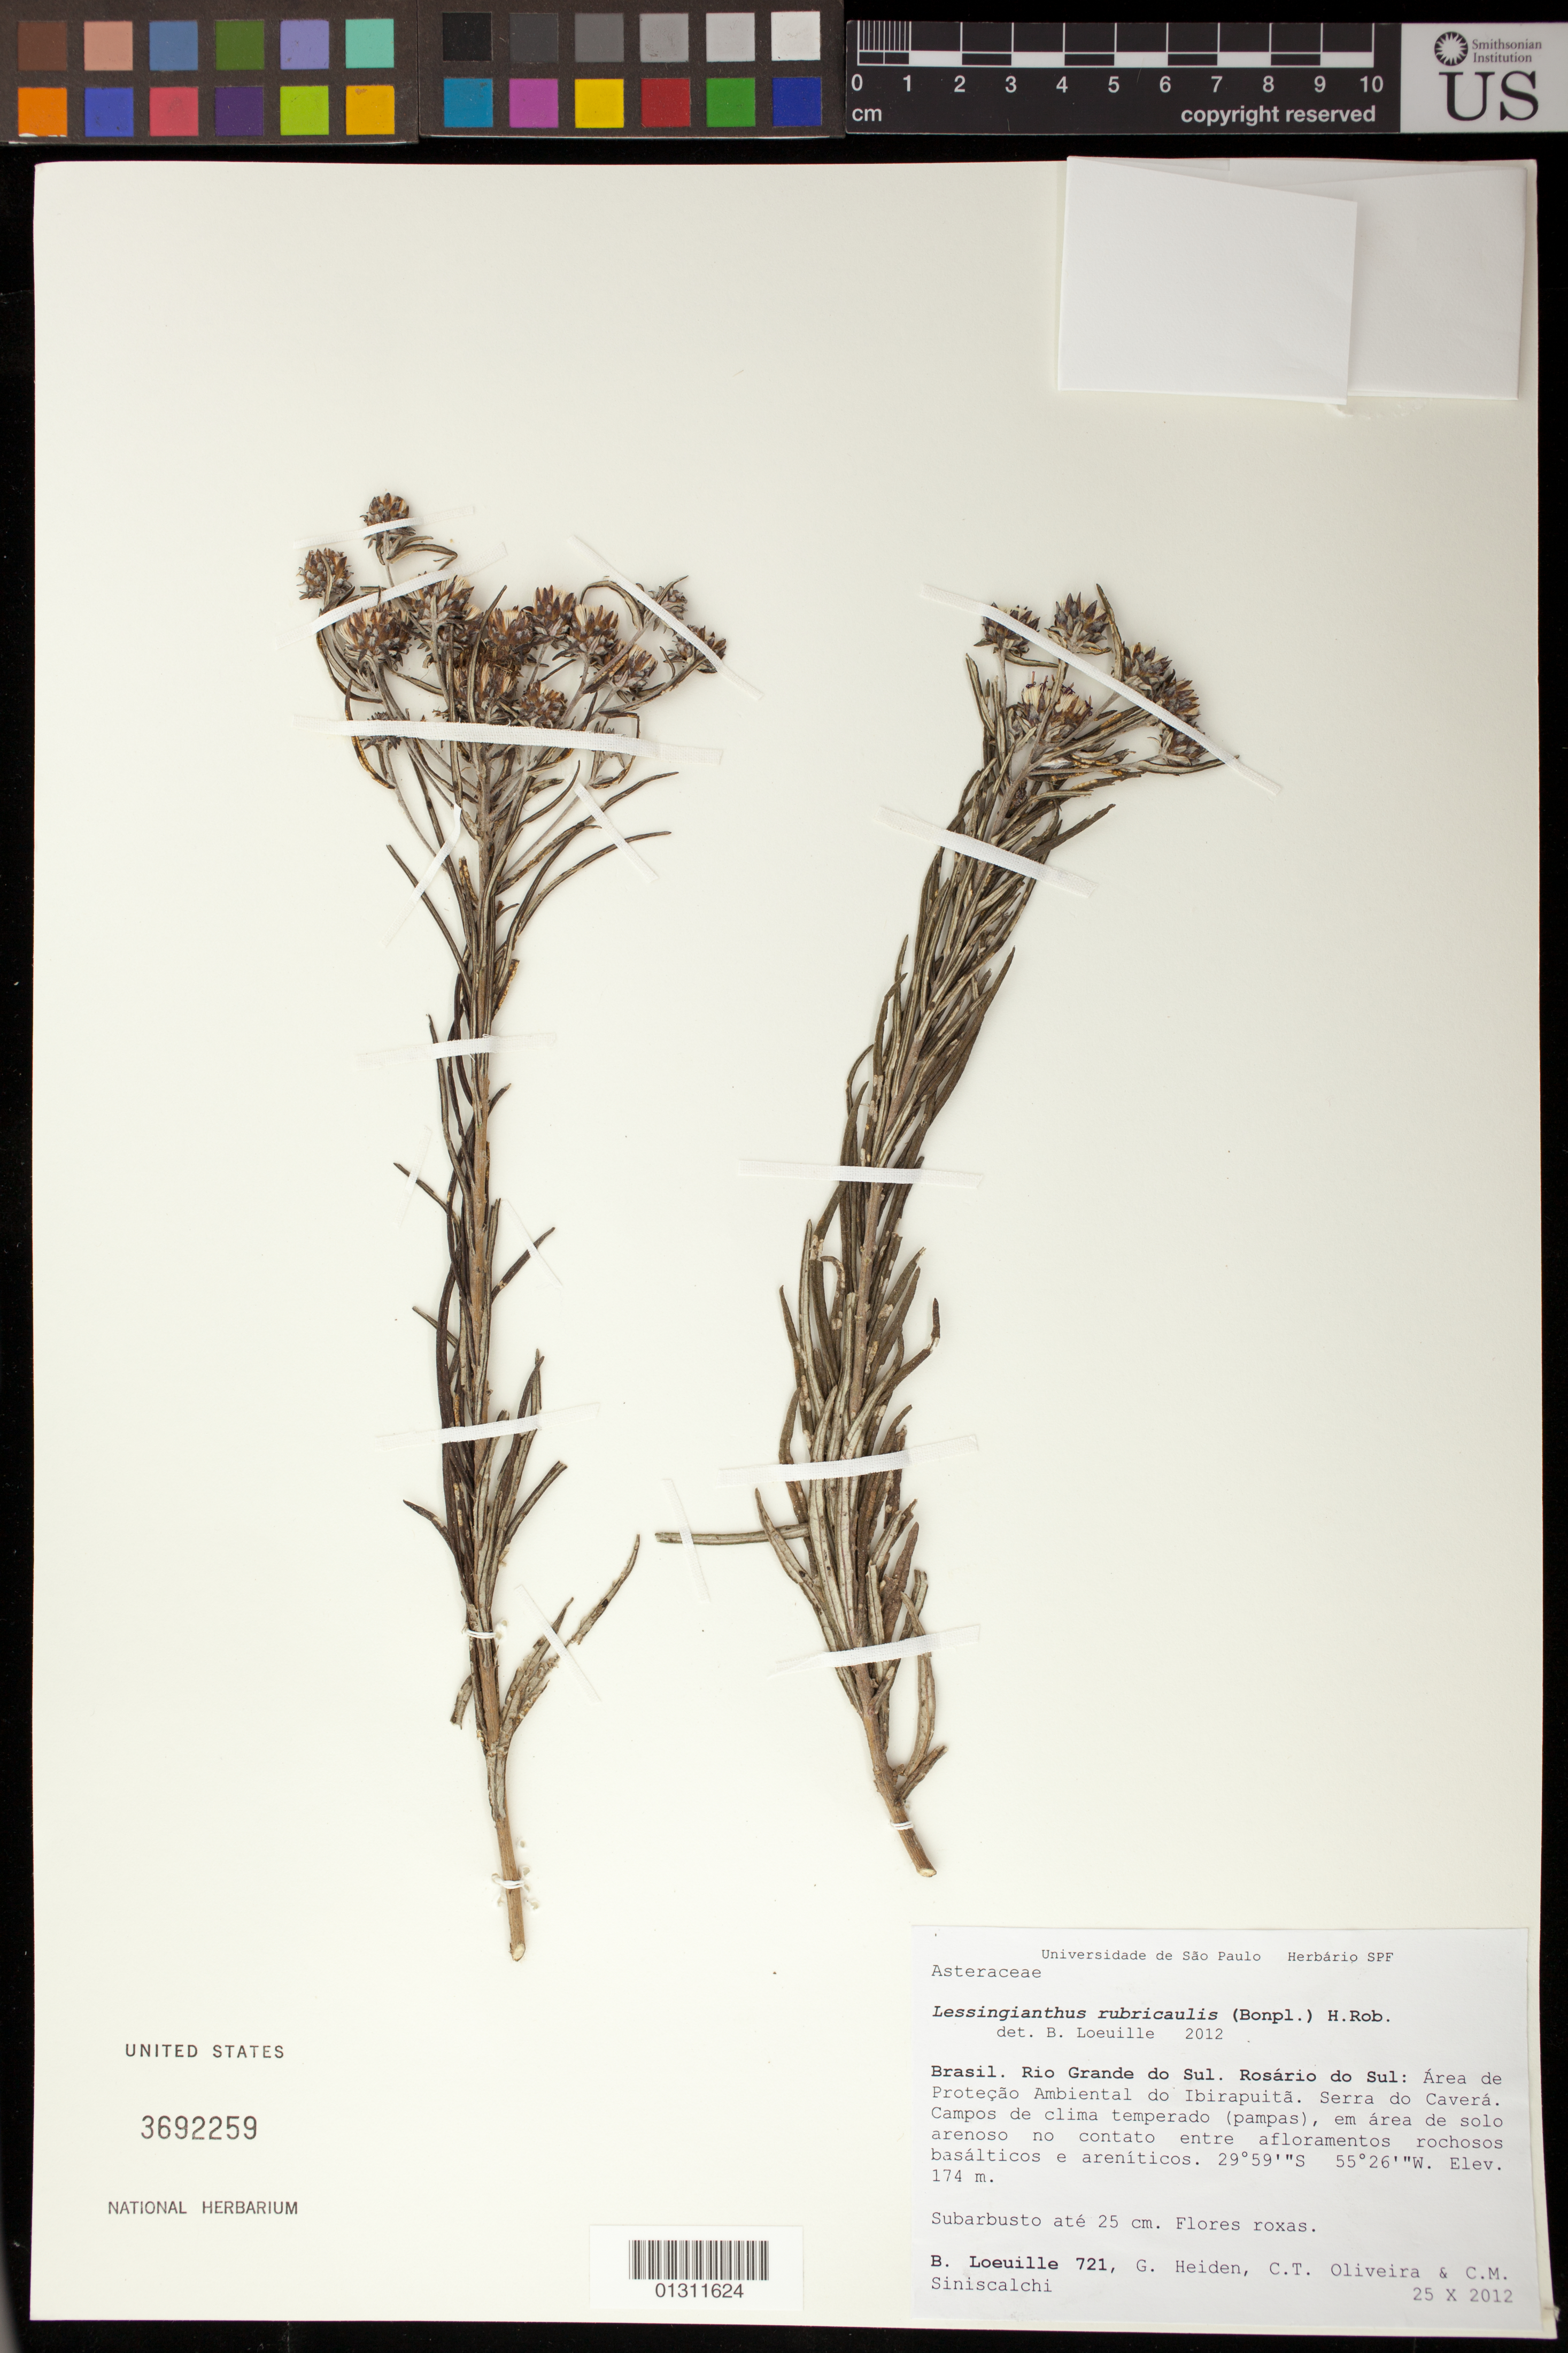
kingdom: Plantae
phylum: Tracheophyta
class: Magnoliopsida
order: Asterales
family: Asteraceae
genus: Lessingianthus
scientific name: Lessingianthus rubricaulis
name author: (Humb. & Bonpl.) H. Rob.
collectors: B. Loeuille, G. Heiden, C. T. Oliveira & C. Siniscalchi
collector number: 721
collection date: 2012-10-25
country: Brazil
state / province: Rio Grande do Sul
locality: Rosario do Sul: Area de Protecao Ambiental do Ibirapuita. Serra do Cavera.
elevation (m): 174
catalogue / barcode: US 3692259